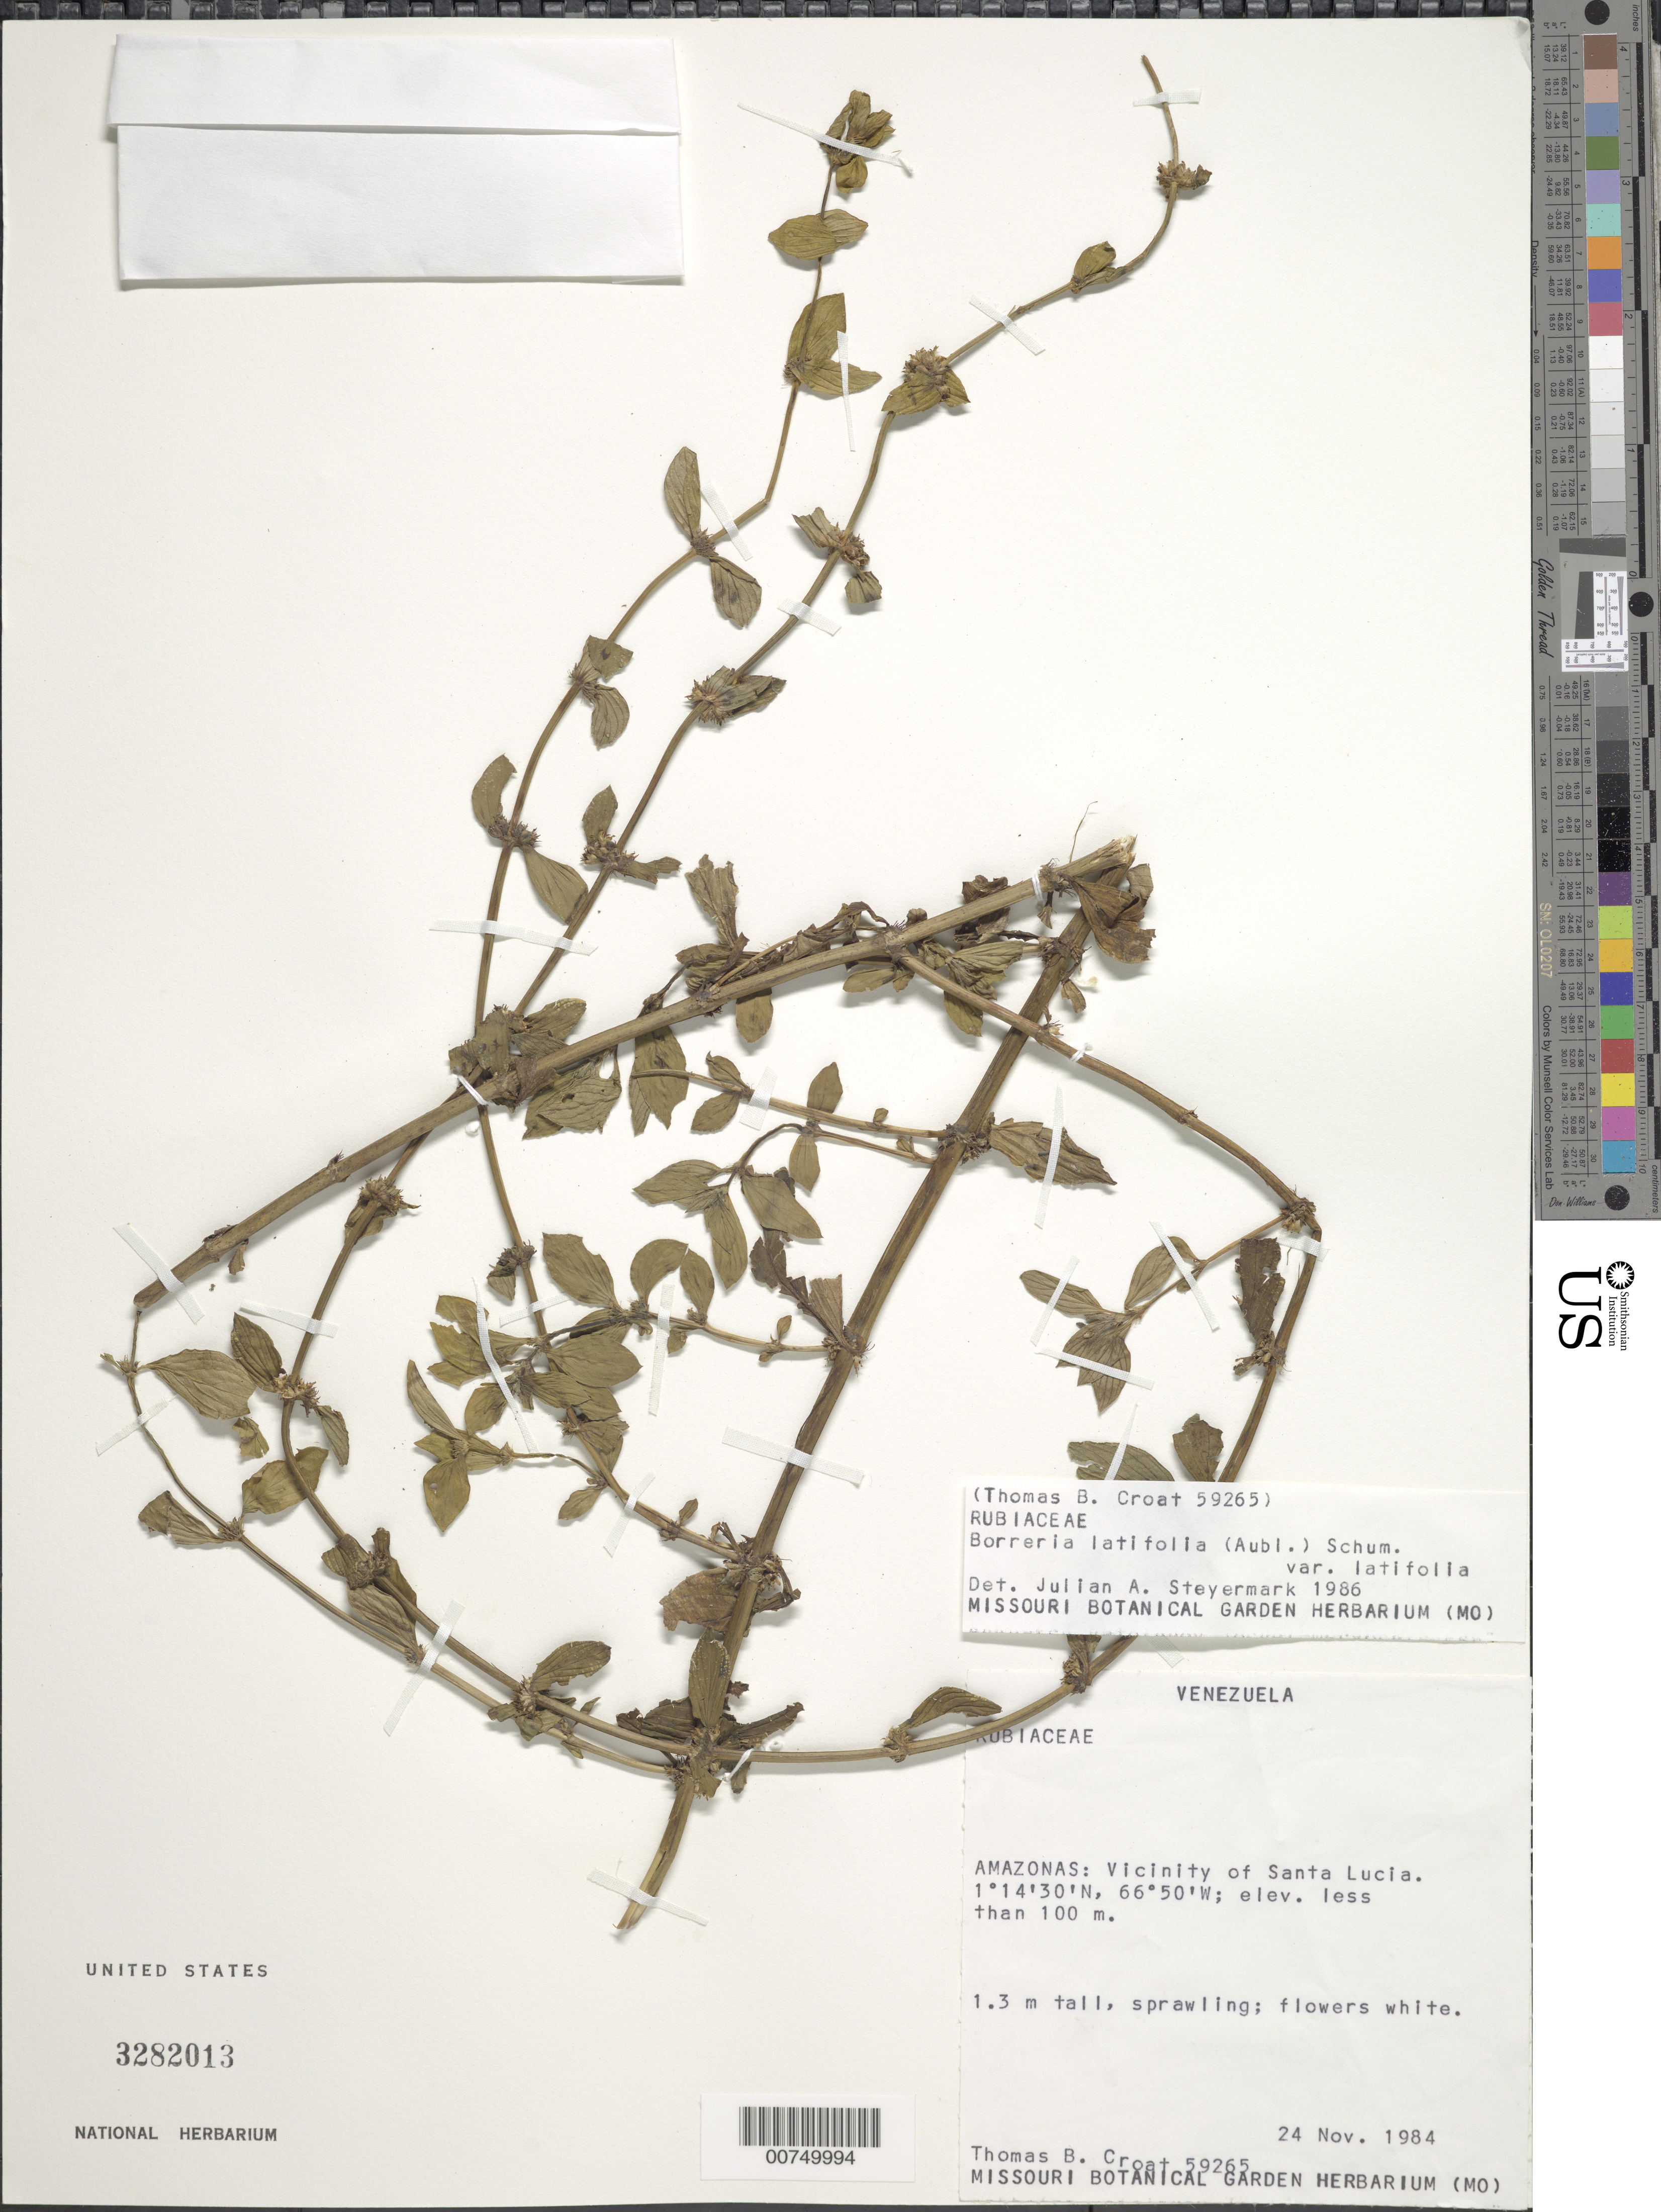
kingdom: Plantae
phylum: Tracheophyta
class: Magnoliopsida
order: Gentianales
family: Rubiaceae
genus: Borreria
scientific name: Borreria latifolia var. latifolia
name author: (Aubl.) K. Schum.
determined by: Steyermark, Julian A., (VEN)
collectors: T. B. Croat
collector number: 59265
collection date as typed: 24-Nov-84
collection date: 1984-11-24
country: Venezuela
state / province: Amazonas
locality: Santa Lucia, vicinity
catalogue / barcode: US 3282013